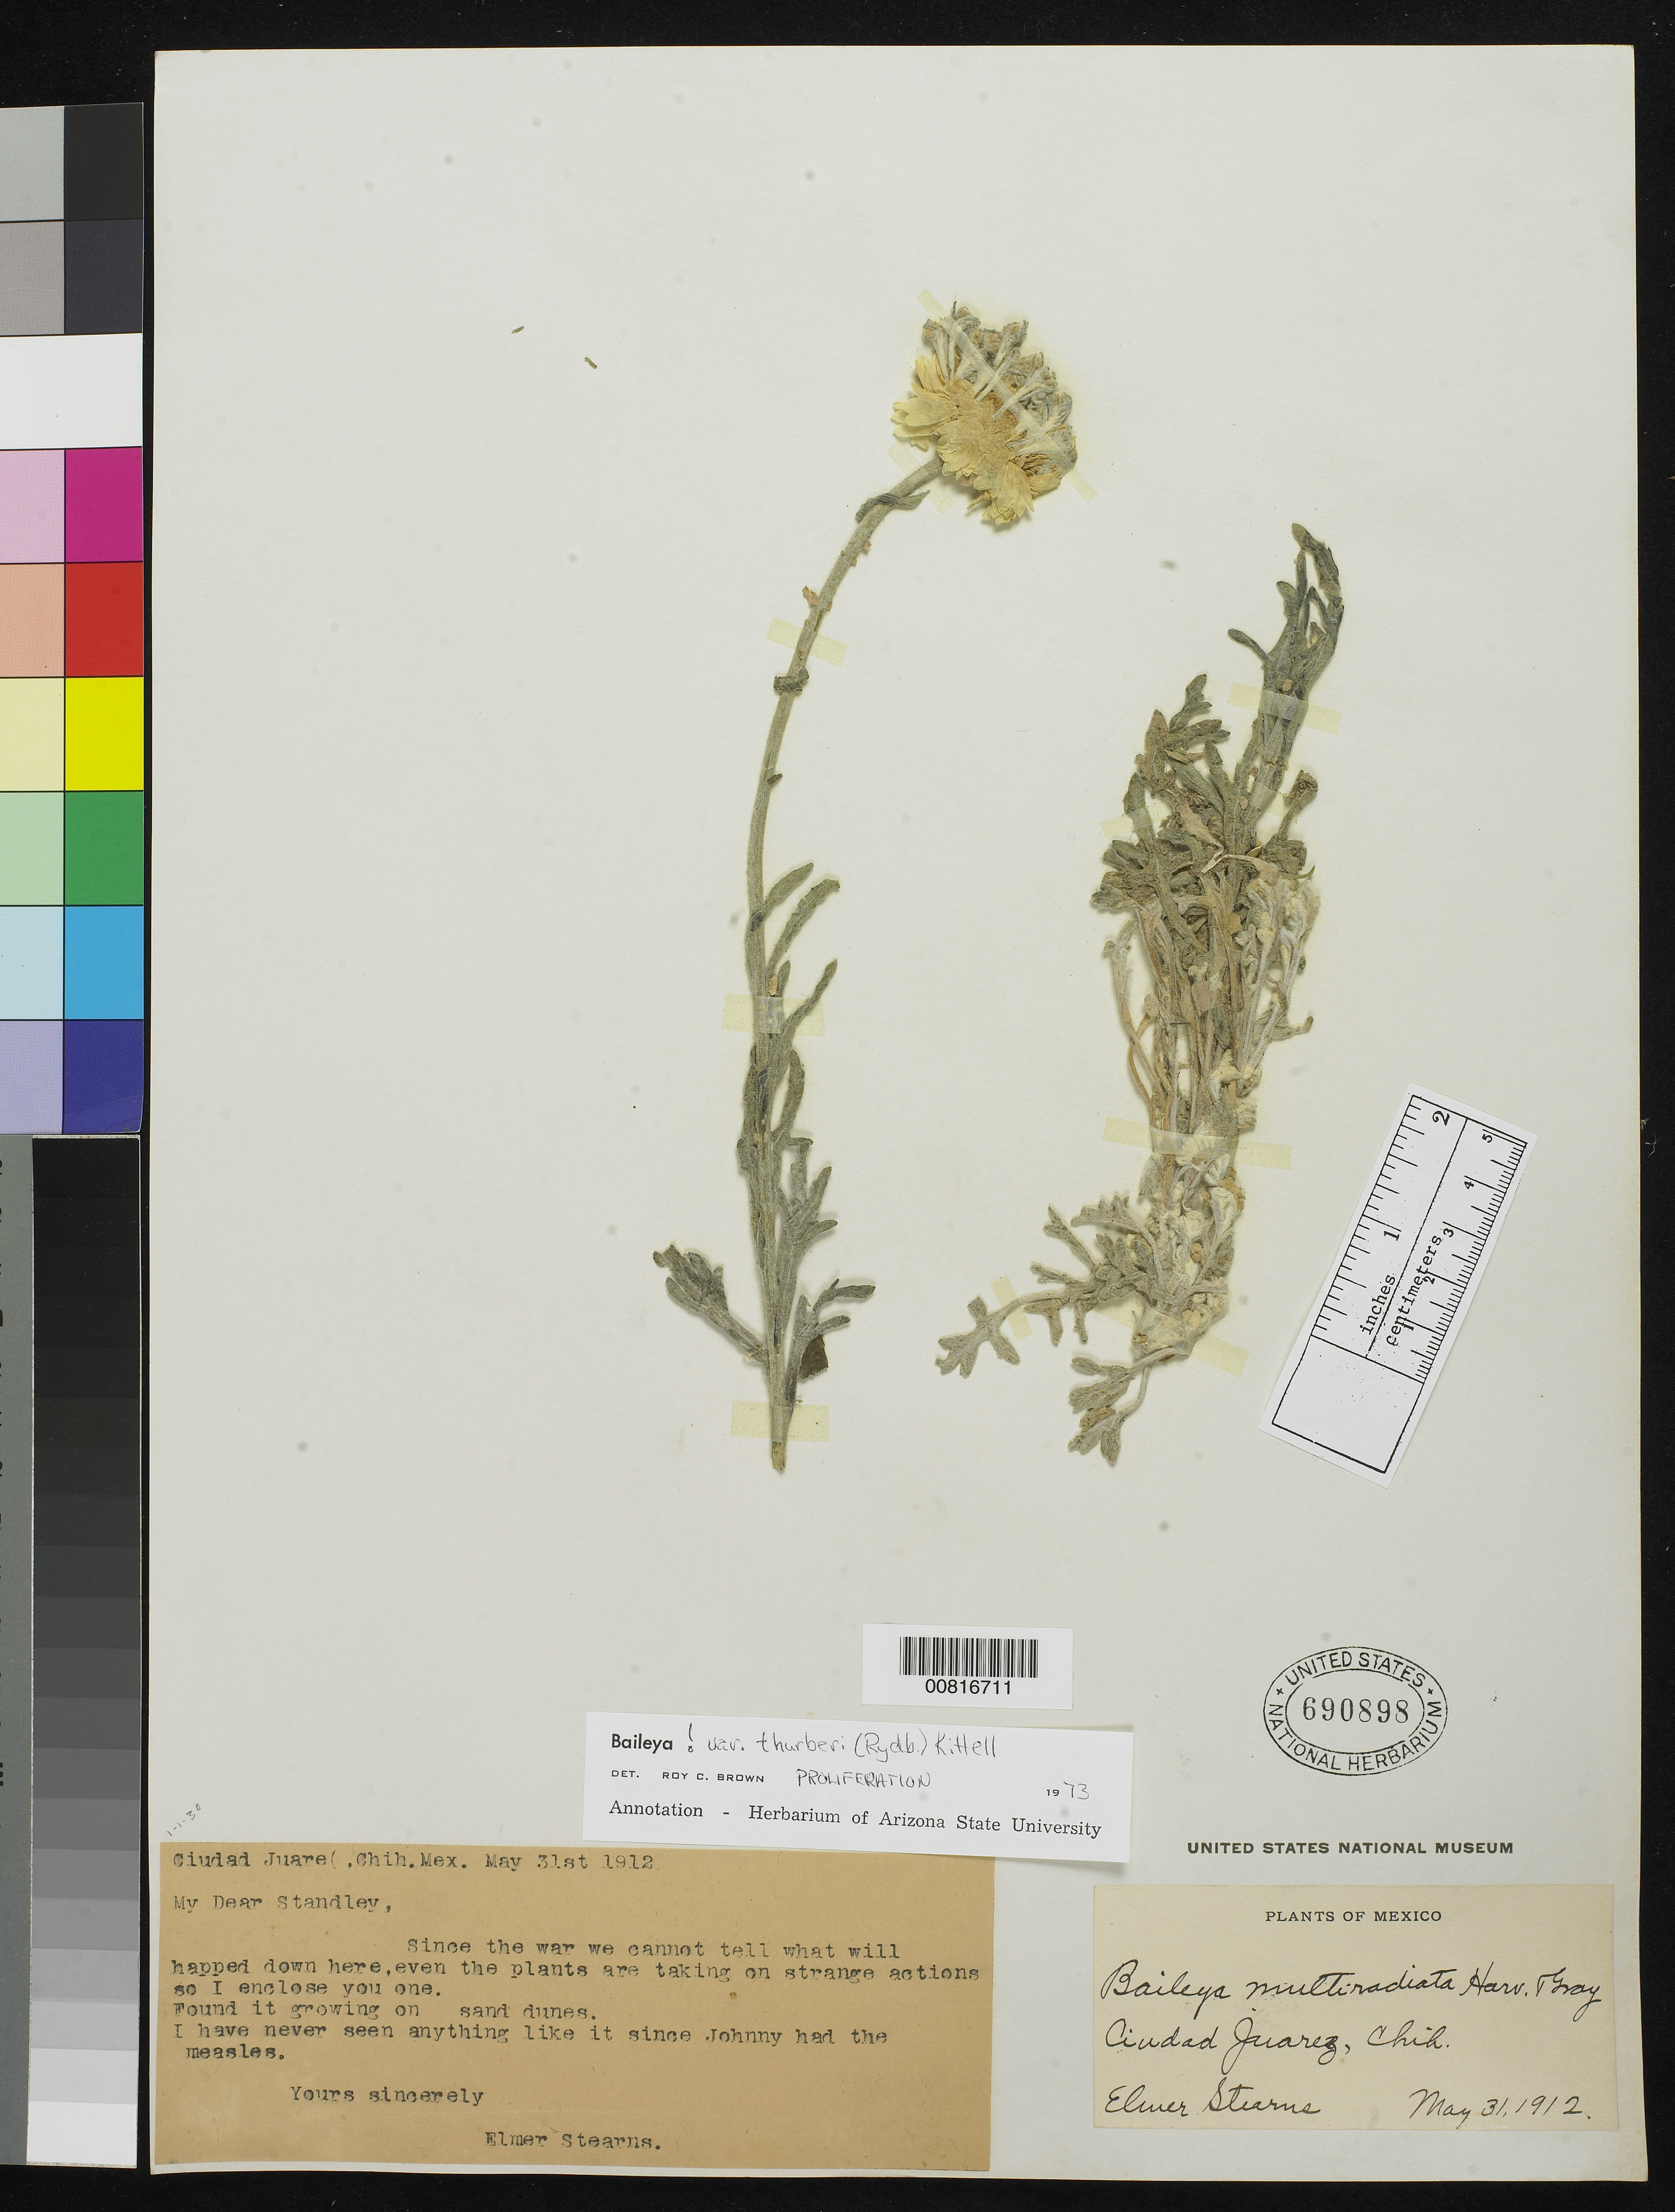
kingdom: Plantae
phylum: Tracheophyta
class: Magnoliopsida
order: Asterales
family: Asteraceae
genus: Baileya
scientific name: Baileya multiradiata var. thurberi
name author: (Rydb.) Kittell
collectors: E. Stearns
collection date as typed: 31 May 1912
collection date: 1912-05-31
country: Mexico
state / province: Chihuahua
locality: Ciudad Juárez, Chihuahua.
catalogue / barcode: US 690898